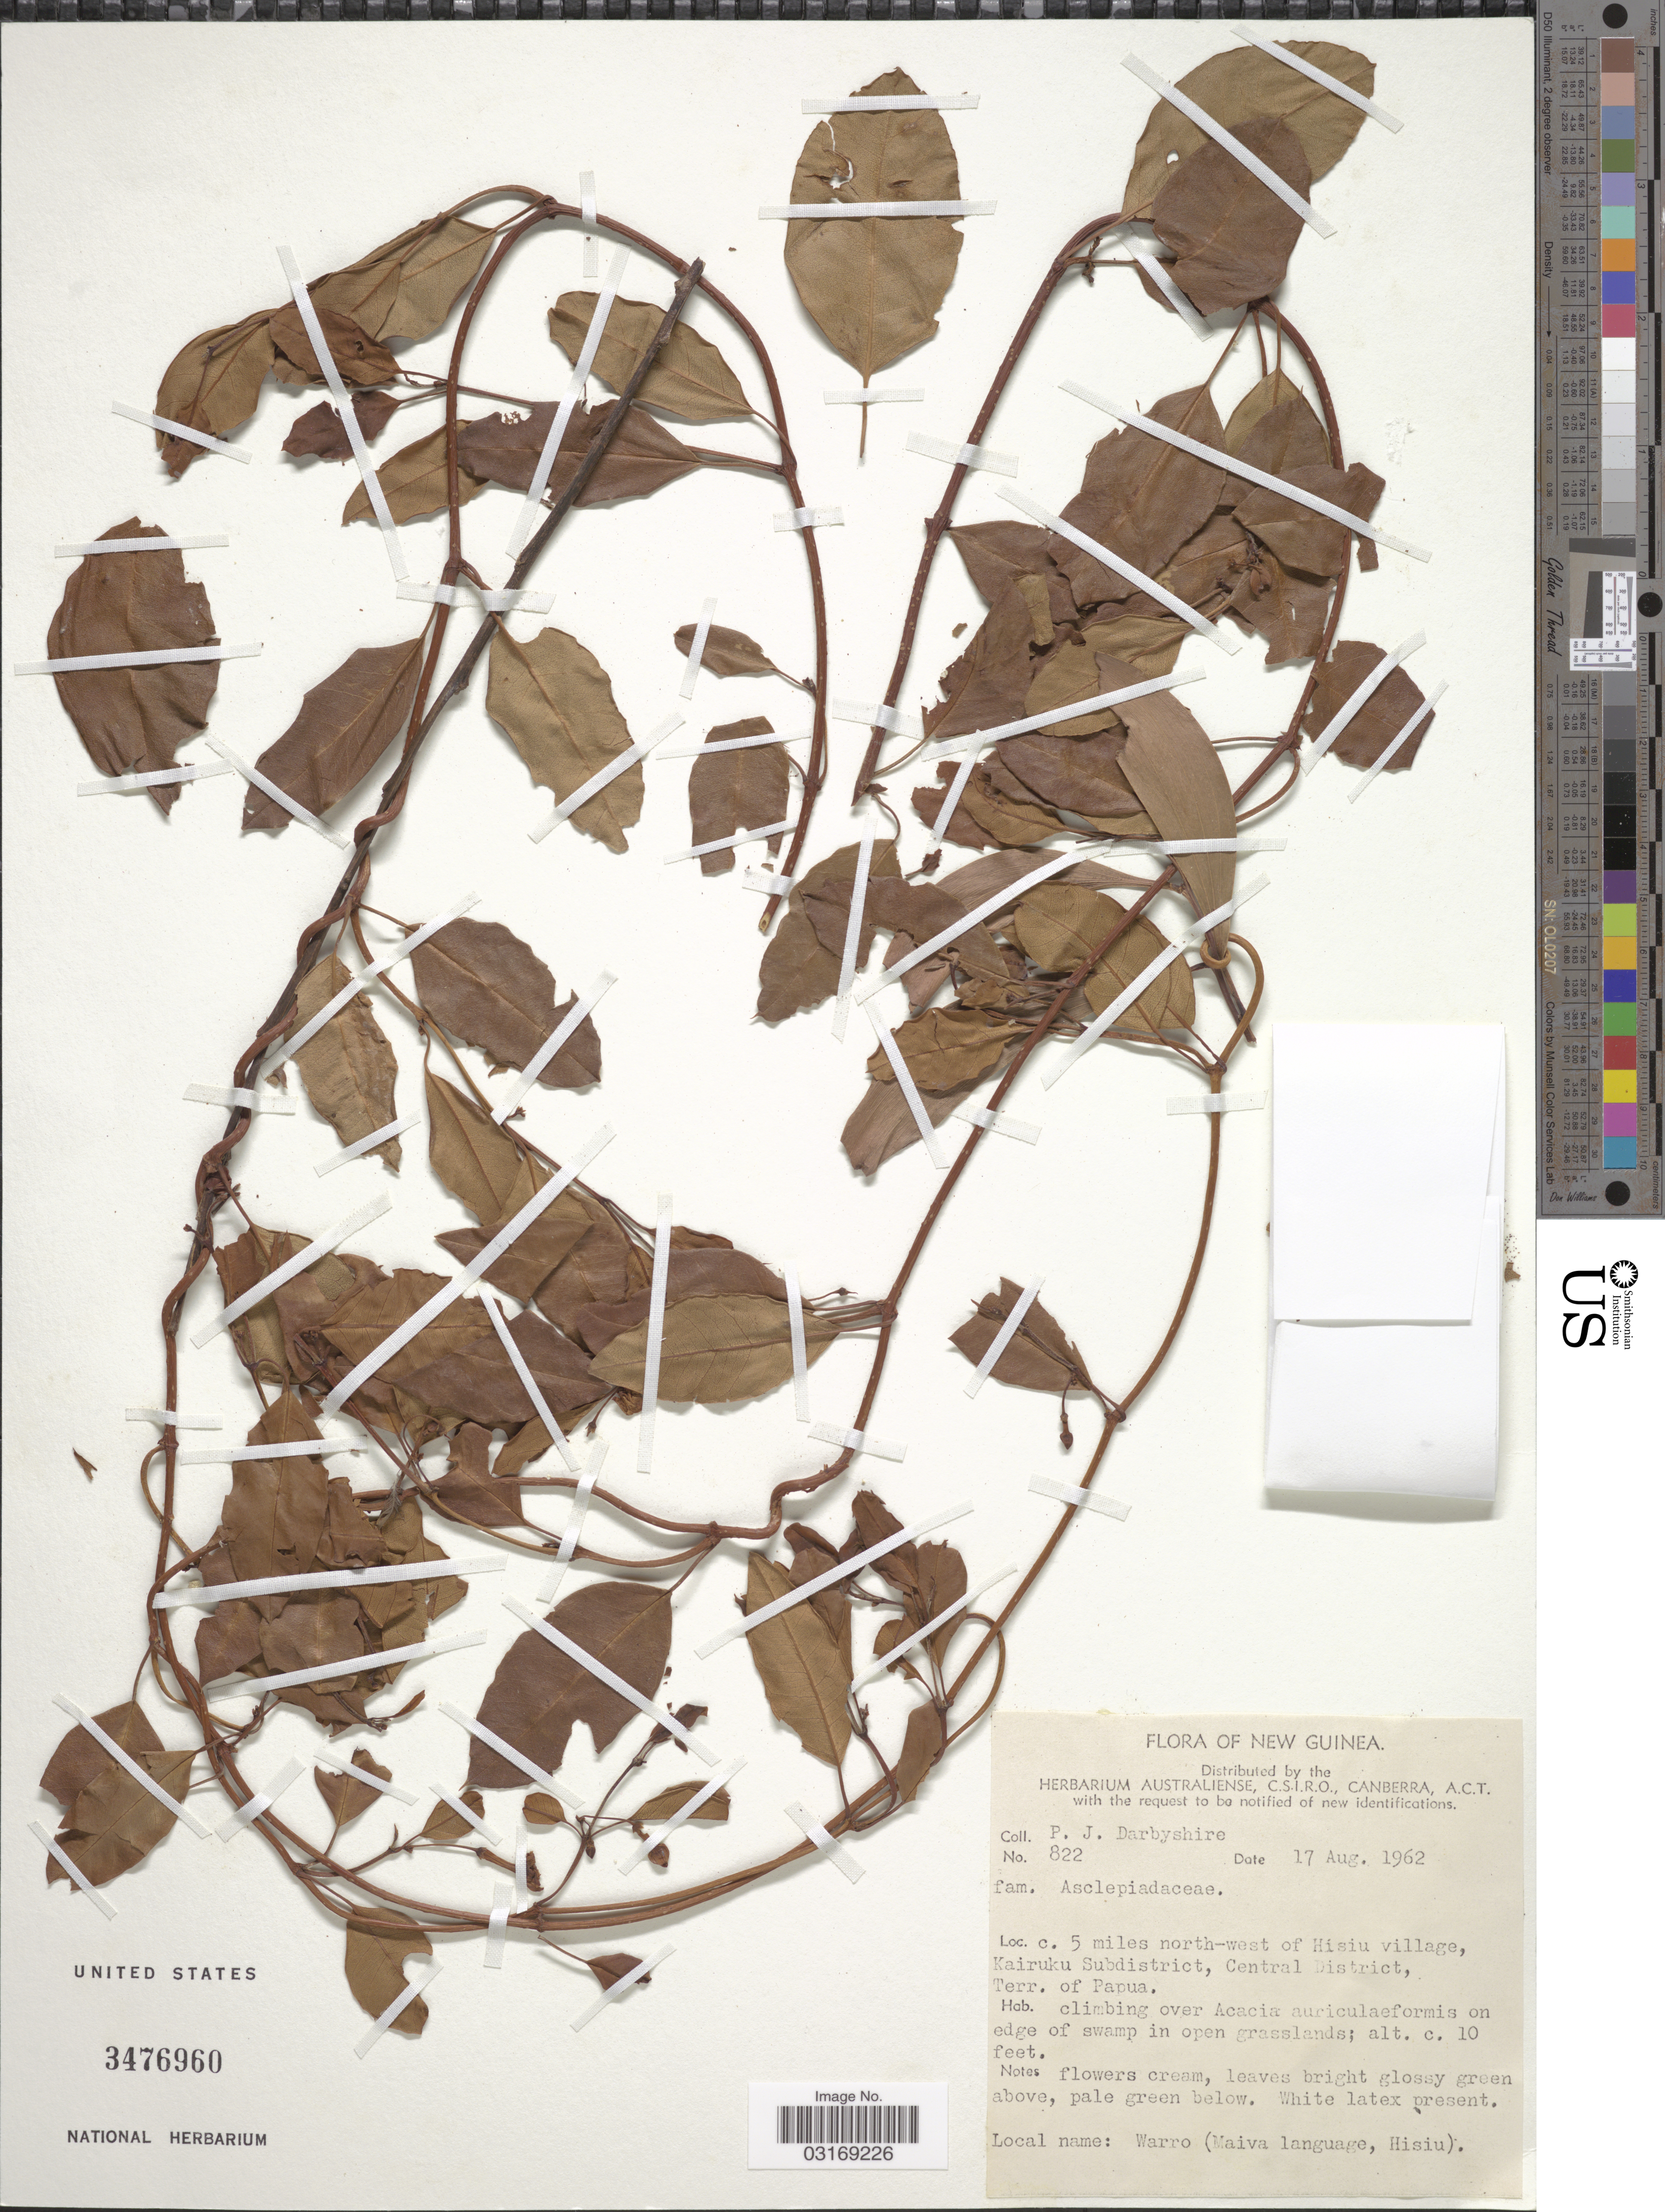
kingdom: Plantae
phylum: Tracheophyta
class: Magnoliopsida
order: Gentianales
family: Apocynaceae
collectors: P. Darbyshire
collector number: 822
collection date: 1962-08-17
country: Papua New Guinea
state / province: Central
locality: New Guinea. C. 5 miles north-west of Hisiu village, Kairuku Subdistrict, Central District. Terr. of Papua.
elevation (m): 3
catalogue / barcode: US 3476960